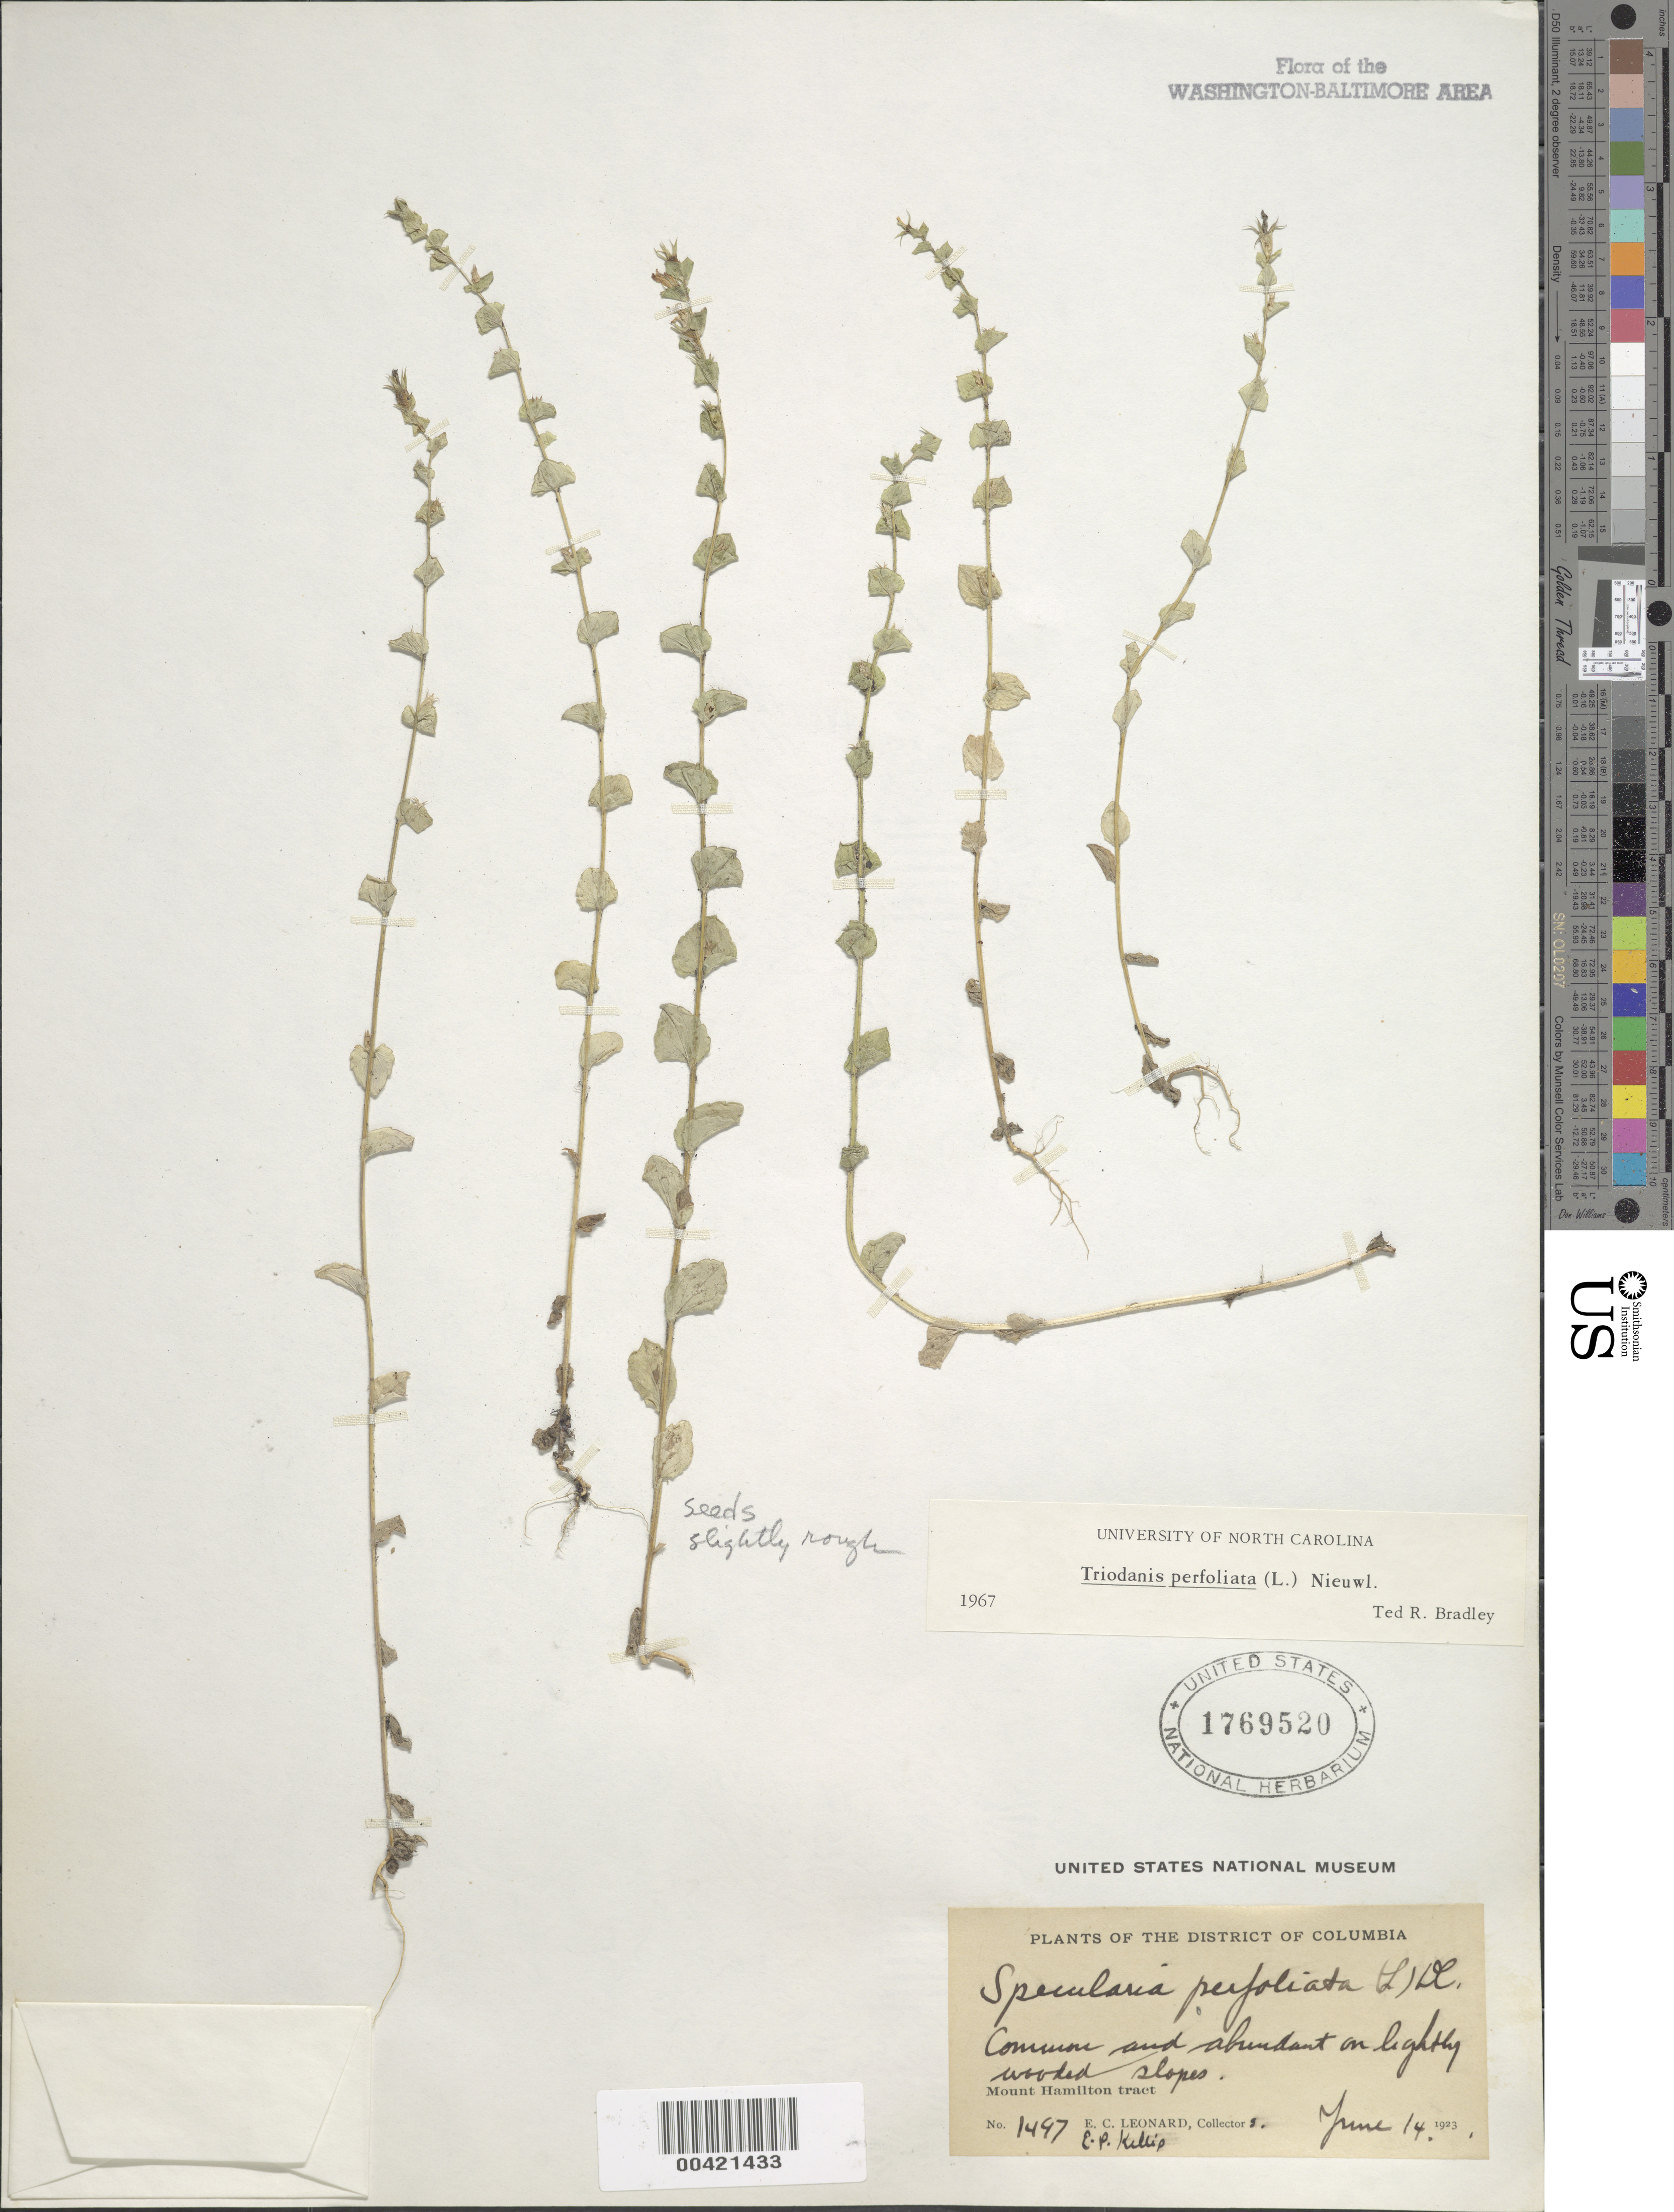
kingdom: Plantae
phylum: Tracheophyta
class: Magnoliopsida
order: Asterales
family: Campanulaceae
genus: Triodanis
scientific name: Triodanis perfoliata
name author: (L.) Nieuwl.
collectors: E. C. Leonard & E. P. Killip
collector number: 1497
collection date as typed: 14 Jun 1923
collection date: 1923-06-14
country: United States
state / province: District of Columbia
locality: Mt. Hamilton Tract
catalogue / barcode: US 1769520